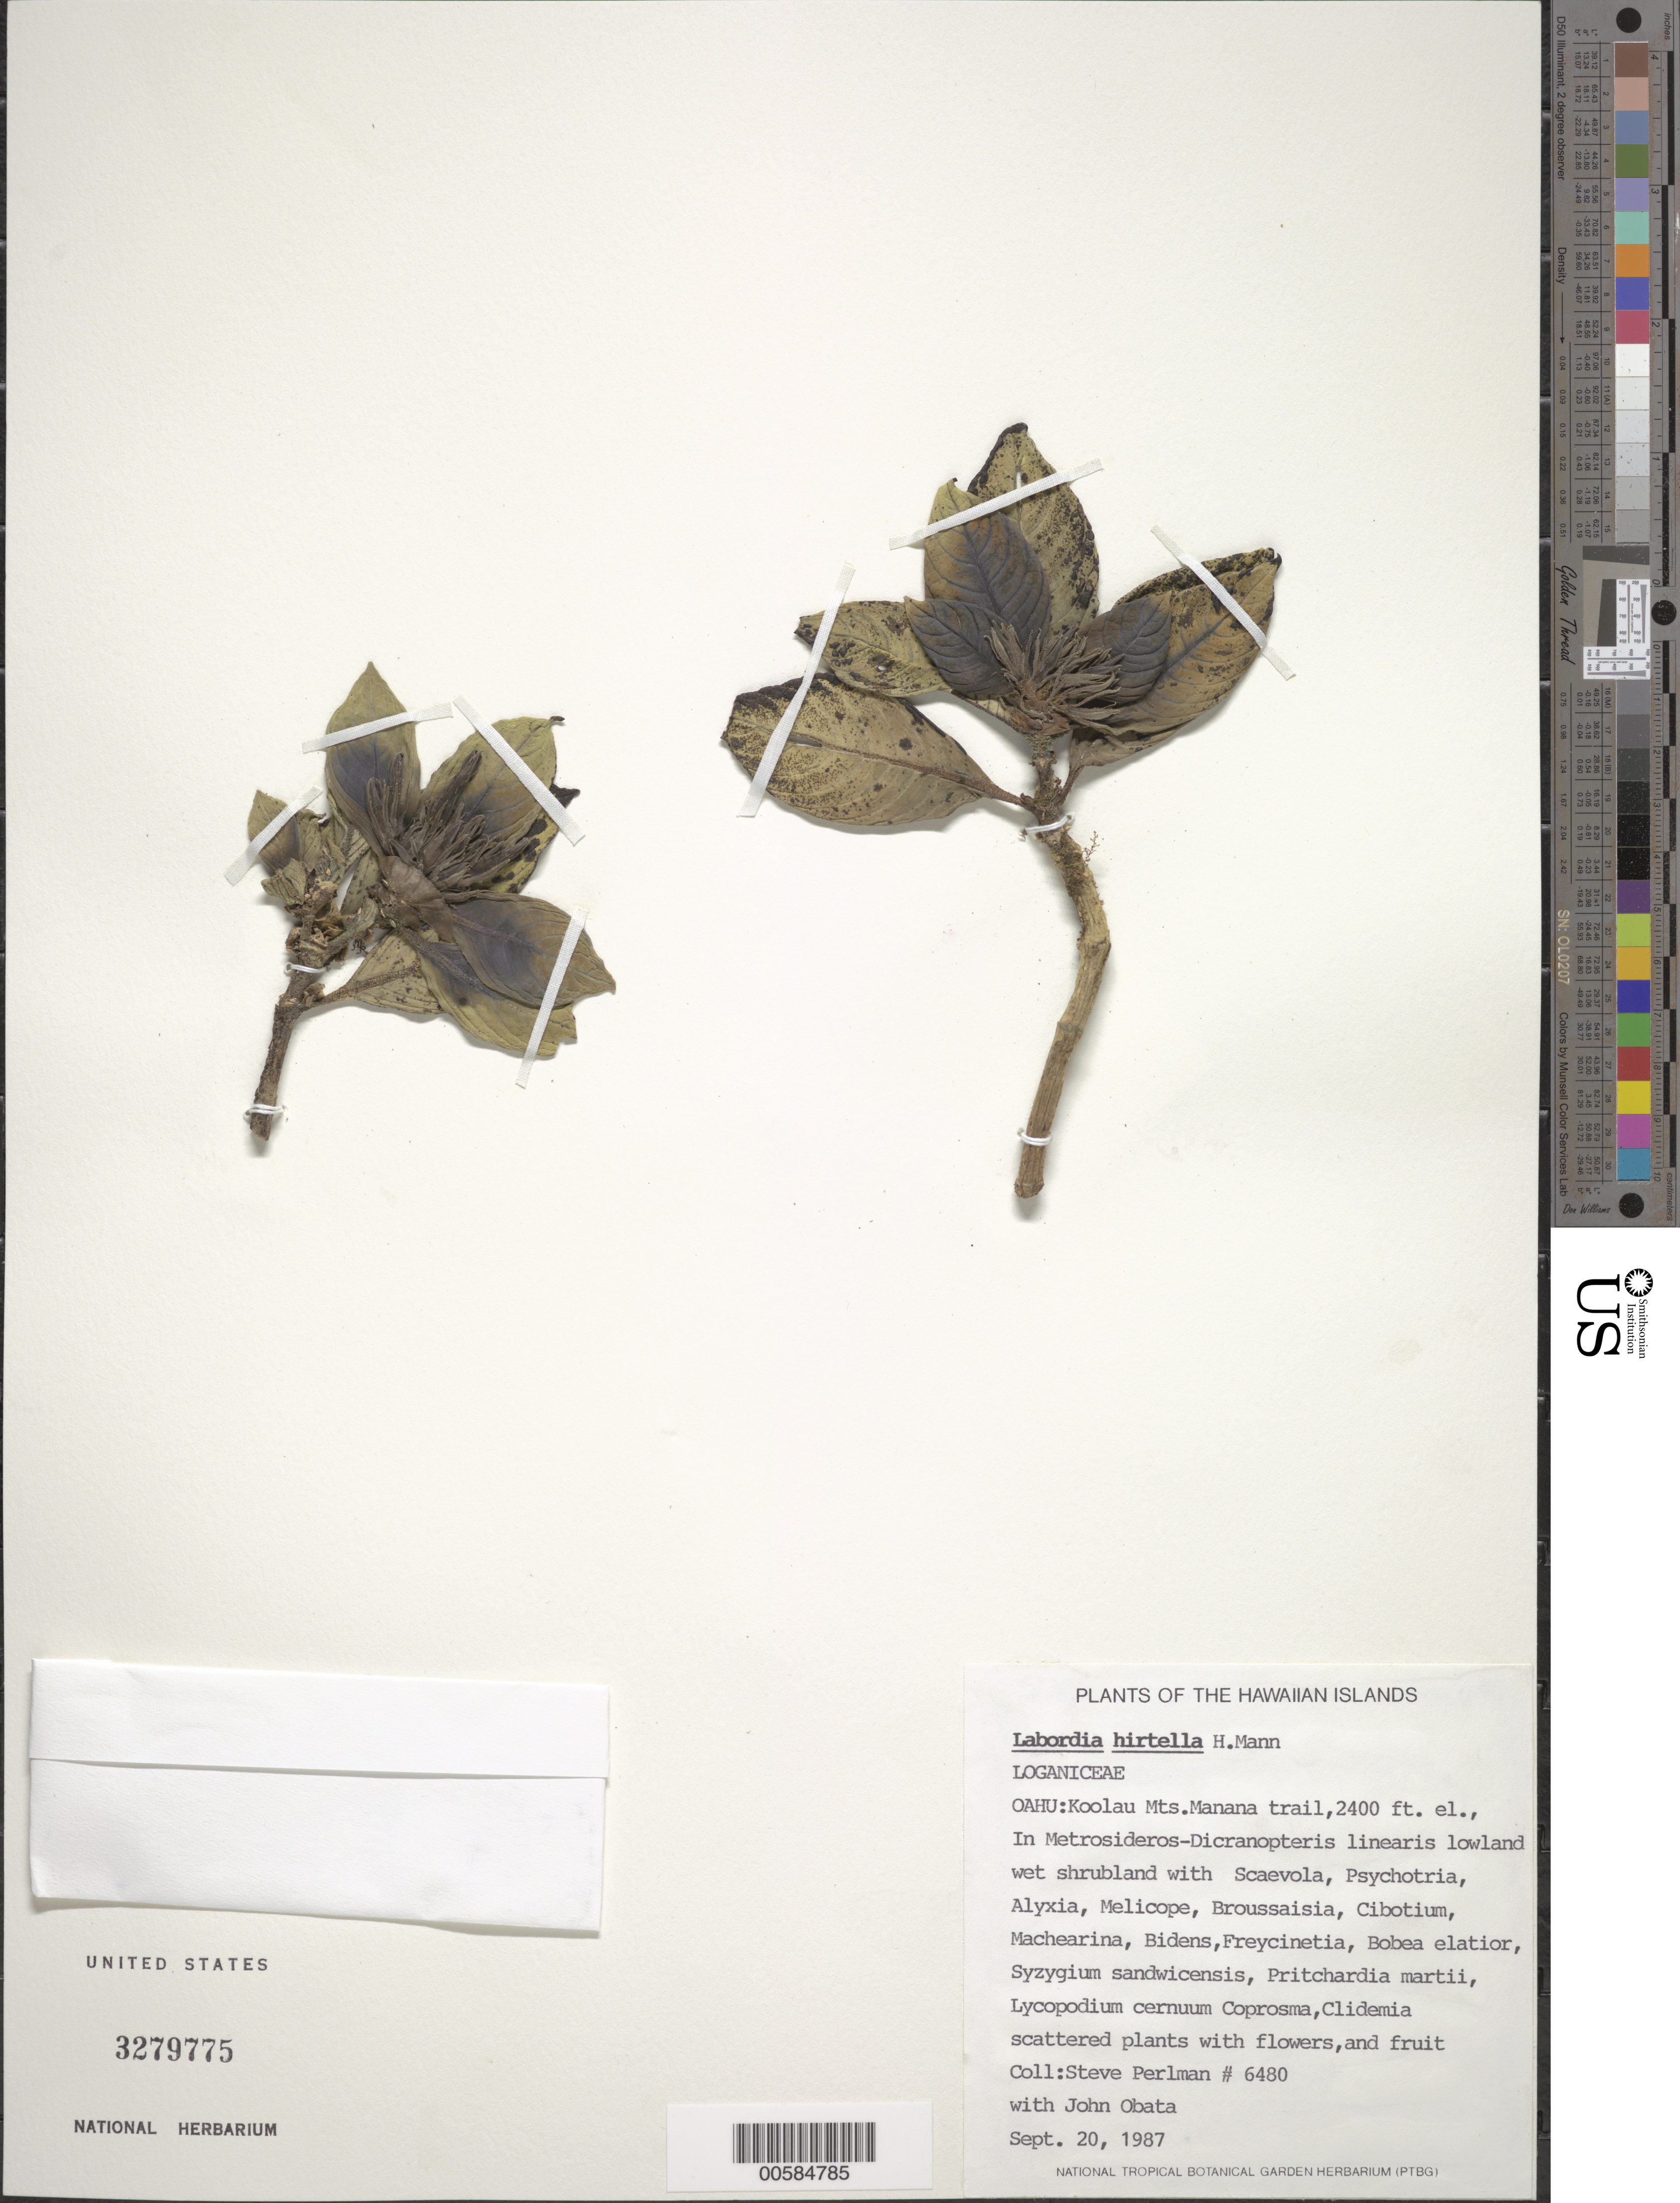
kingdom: Plantae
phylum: Tracheophyta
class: Magnoliopsida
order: Gentianales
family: Loganiaceae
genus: Geniostoma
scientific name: Geniostoma hirtellum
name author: (H. Mann) Byng & Christenh.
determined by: Wagner, W. L., (BOT), Smithsonian Institution - National Museum of Natural History (UNITED STATES)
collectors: S. P. Perlman & J. Obata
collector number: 6480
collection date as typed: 20 Sep 1987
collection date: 1987-09-20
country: United States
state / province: Hawaii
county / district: Honolulu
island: Oahu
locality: Koolau Mts Manana trail.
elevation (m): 732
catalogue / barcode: US 3279775